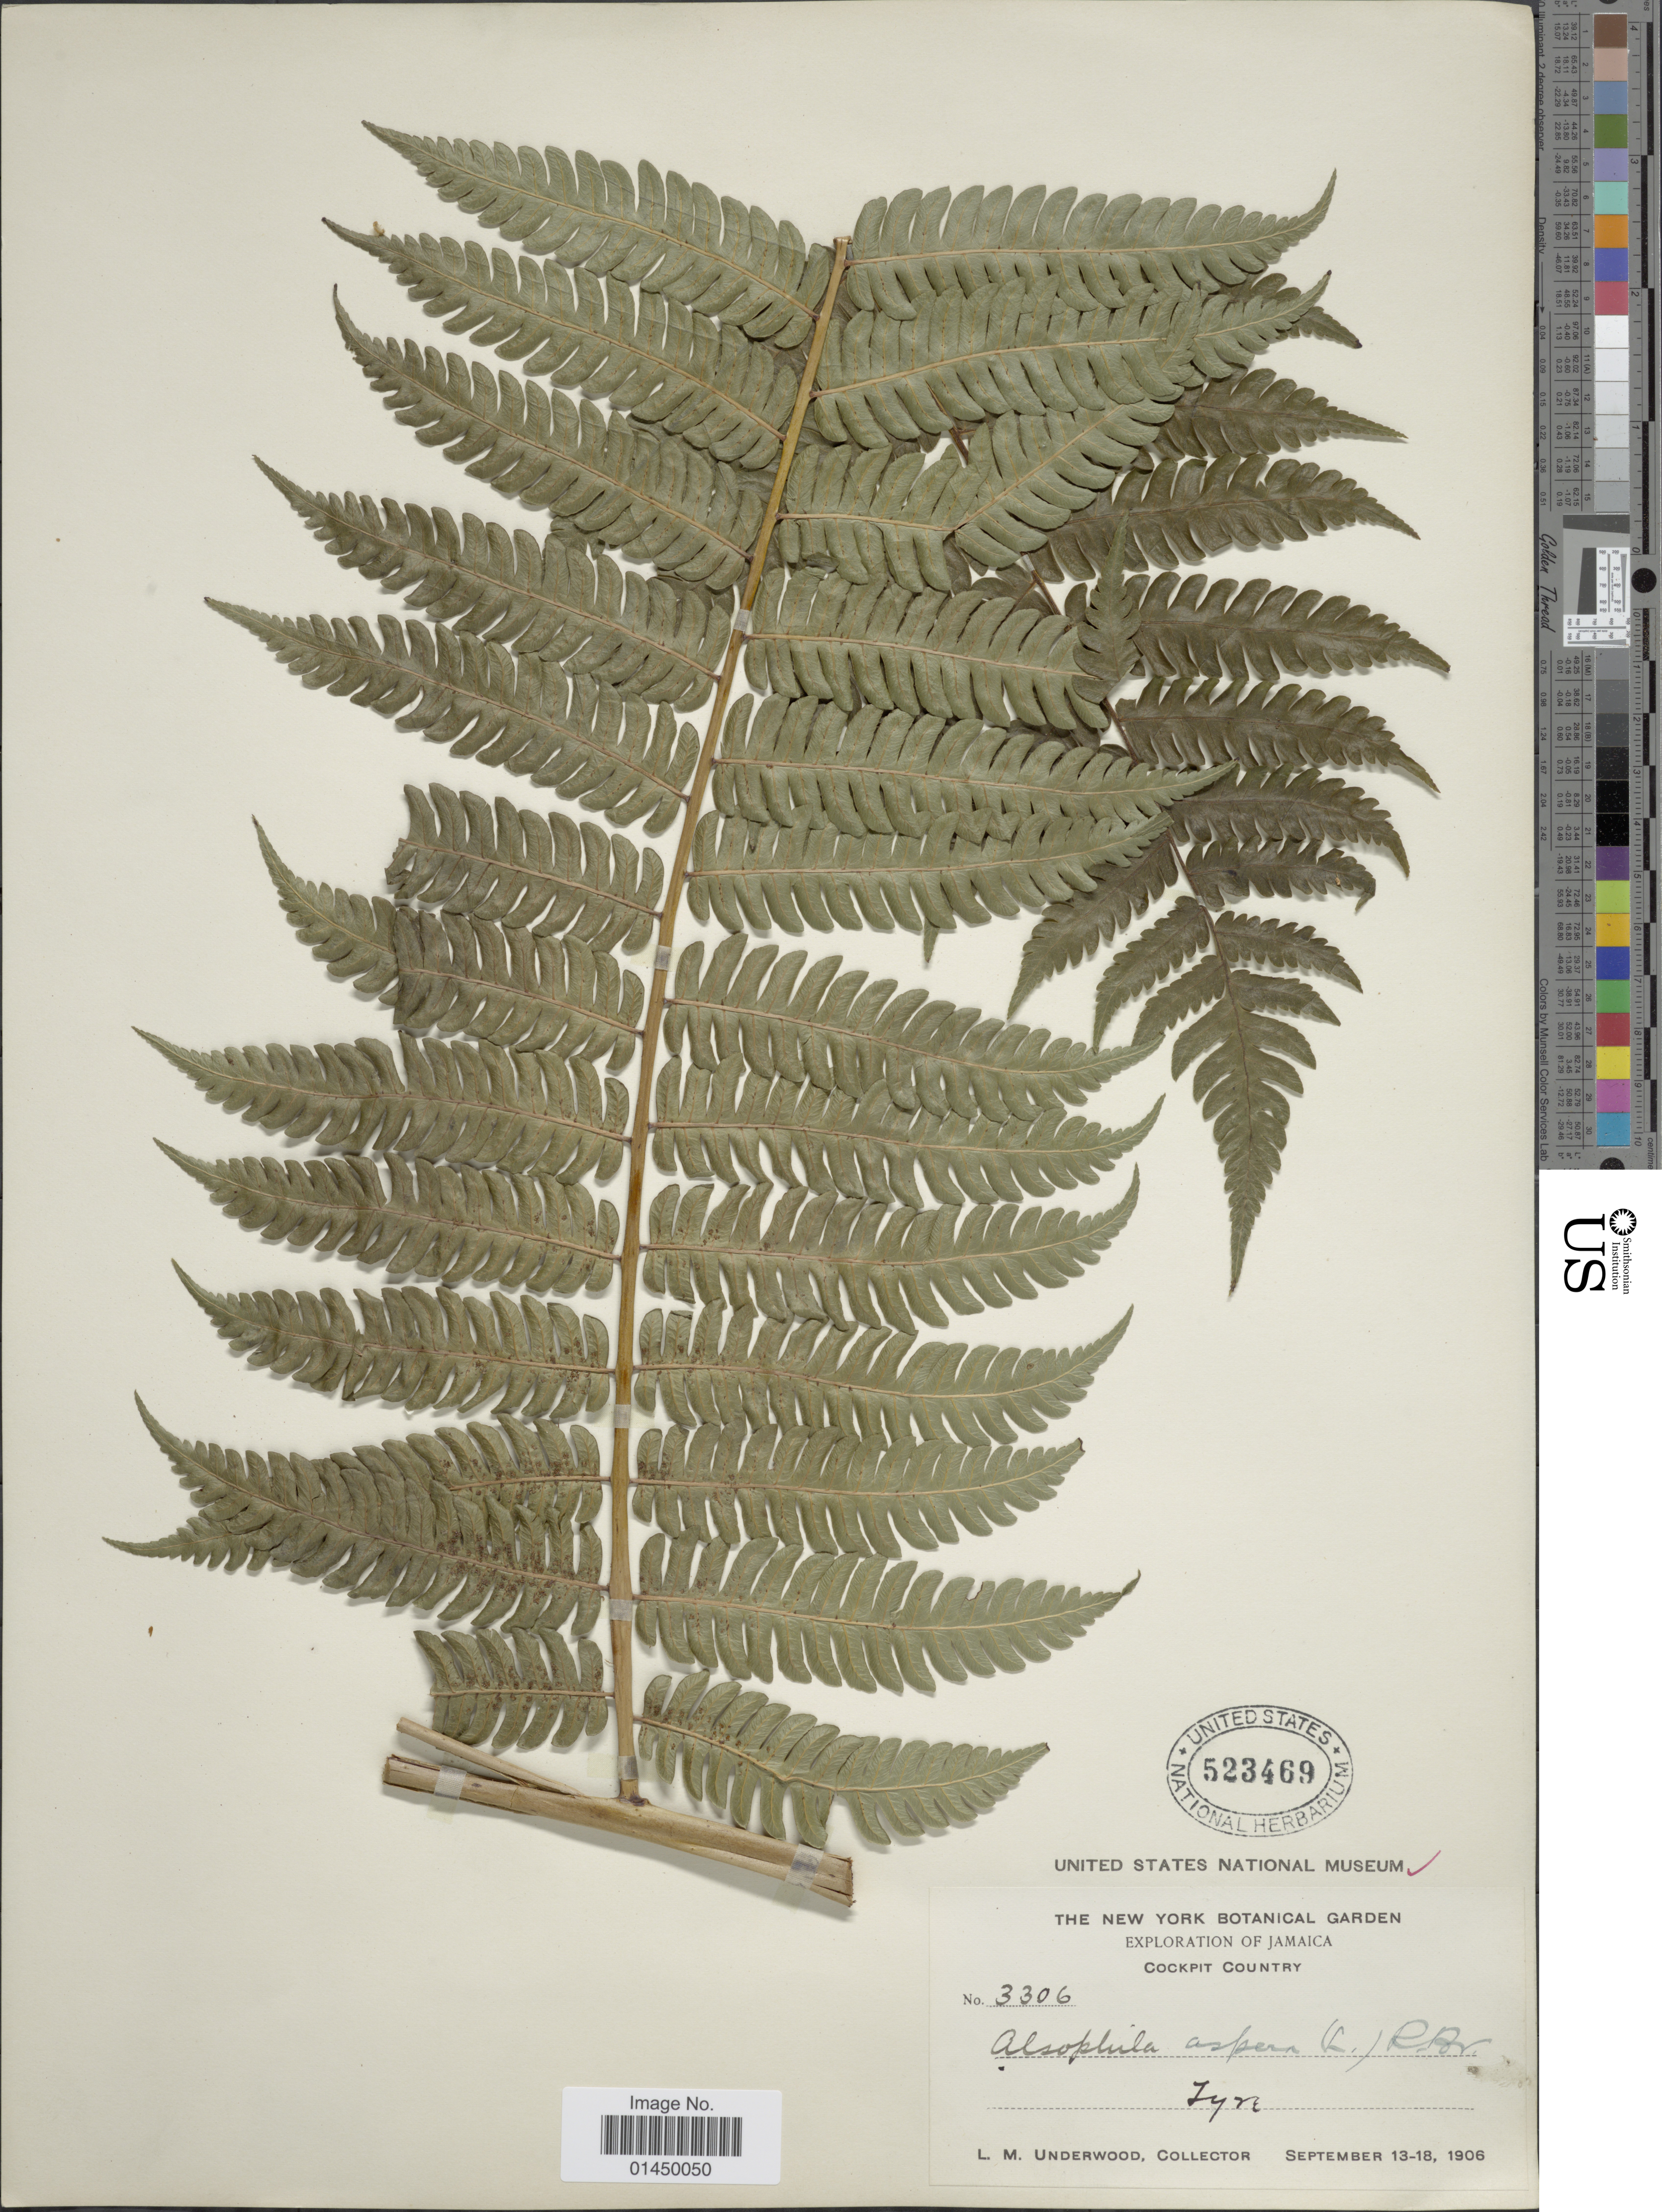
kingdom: Plantae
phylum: Tracheophyta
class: Polypodiopsida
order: Cyatheales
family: Cyatheaceae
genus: Cyathea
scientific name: Cyathea aspera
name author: (L.) Sw.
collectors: L. M. Underwood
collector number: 3306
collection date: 1906-09-13/1906-09-18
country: Jamaica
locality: Cockpit Country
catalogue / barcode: US 523469